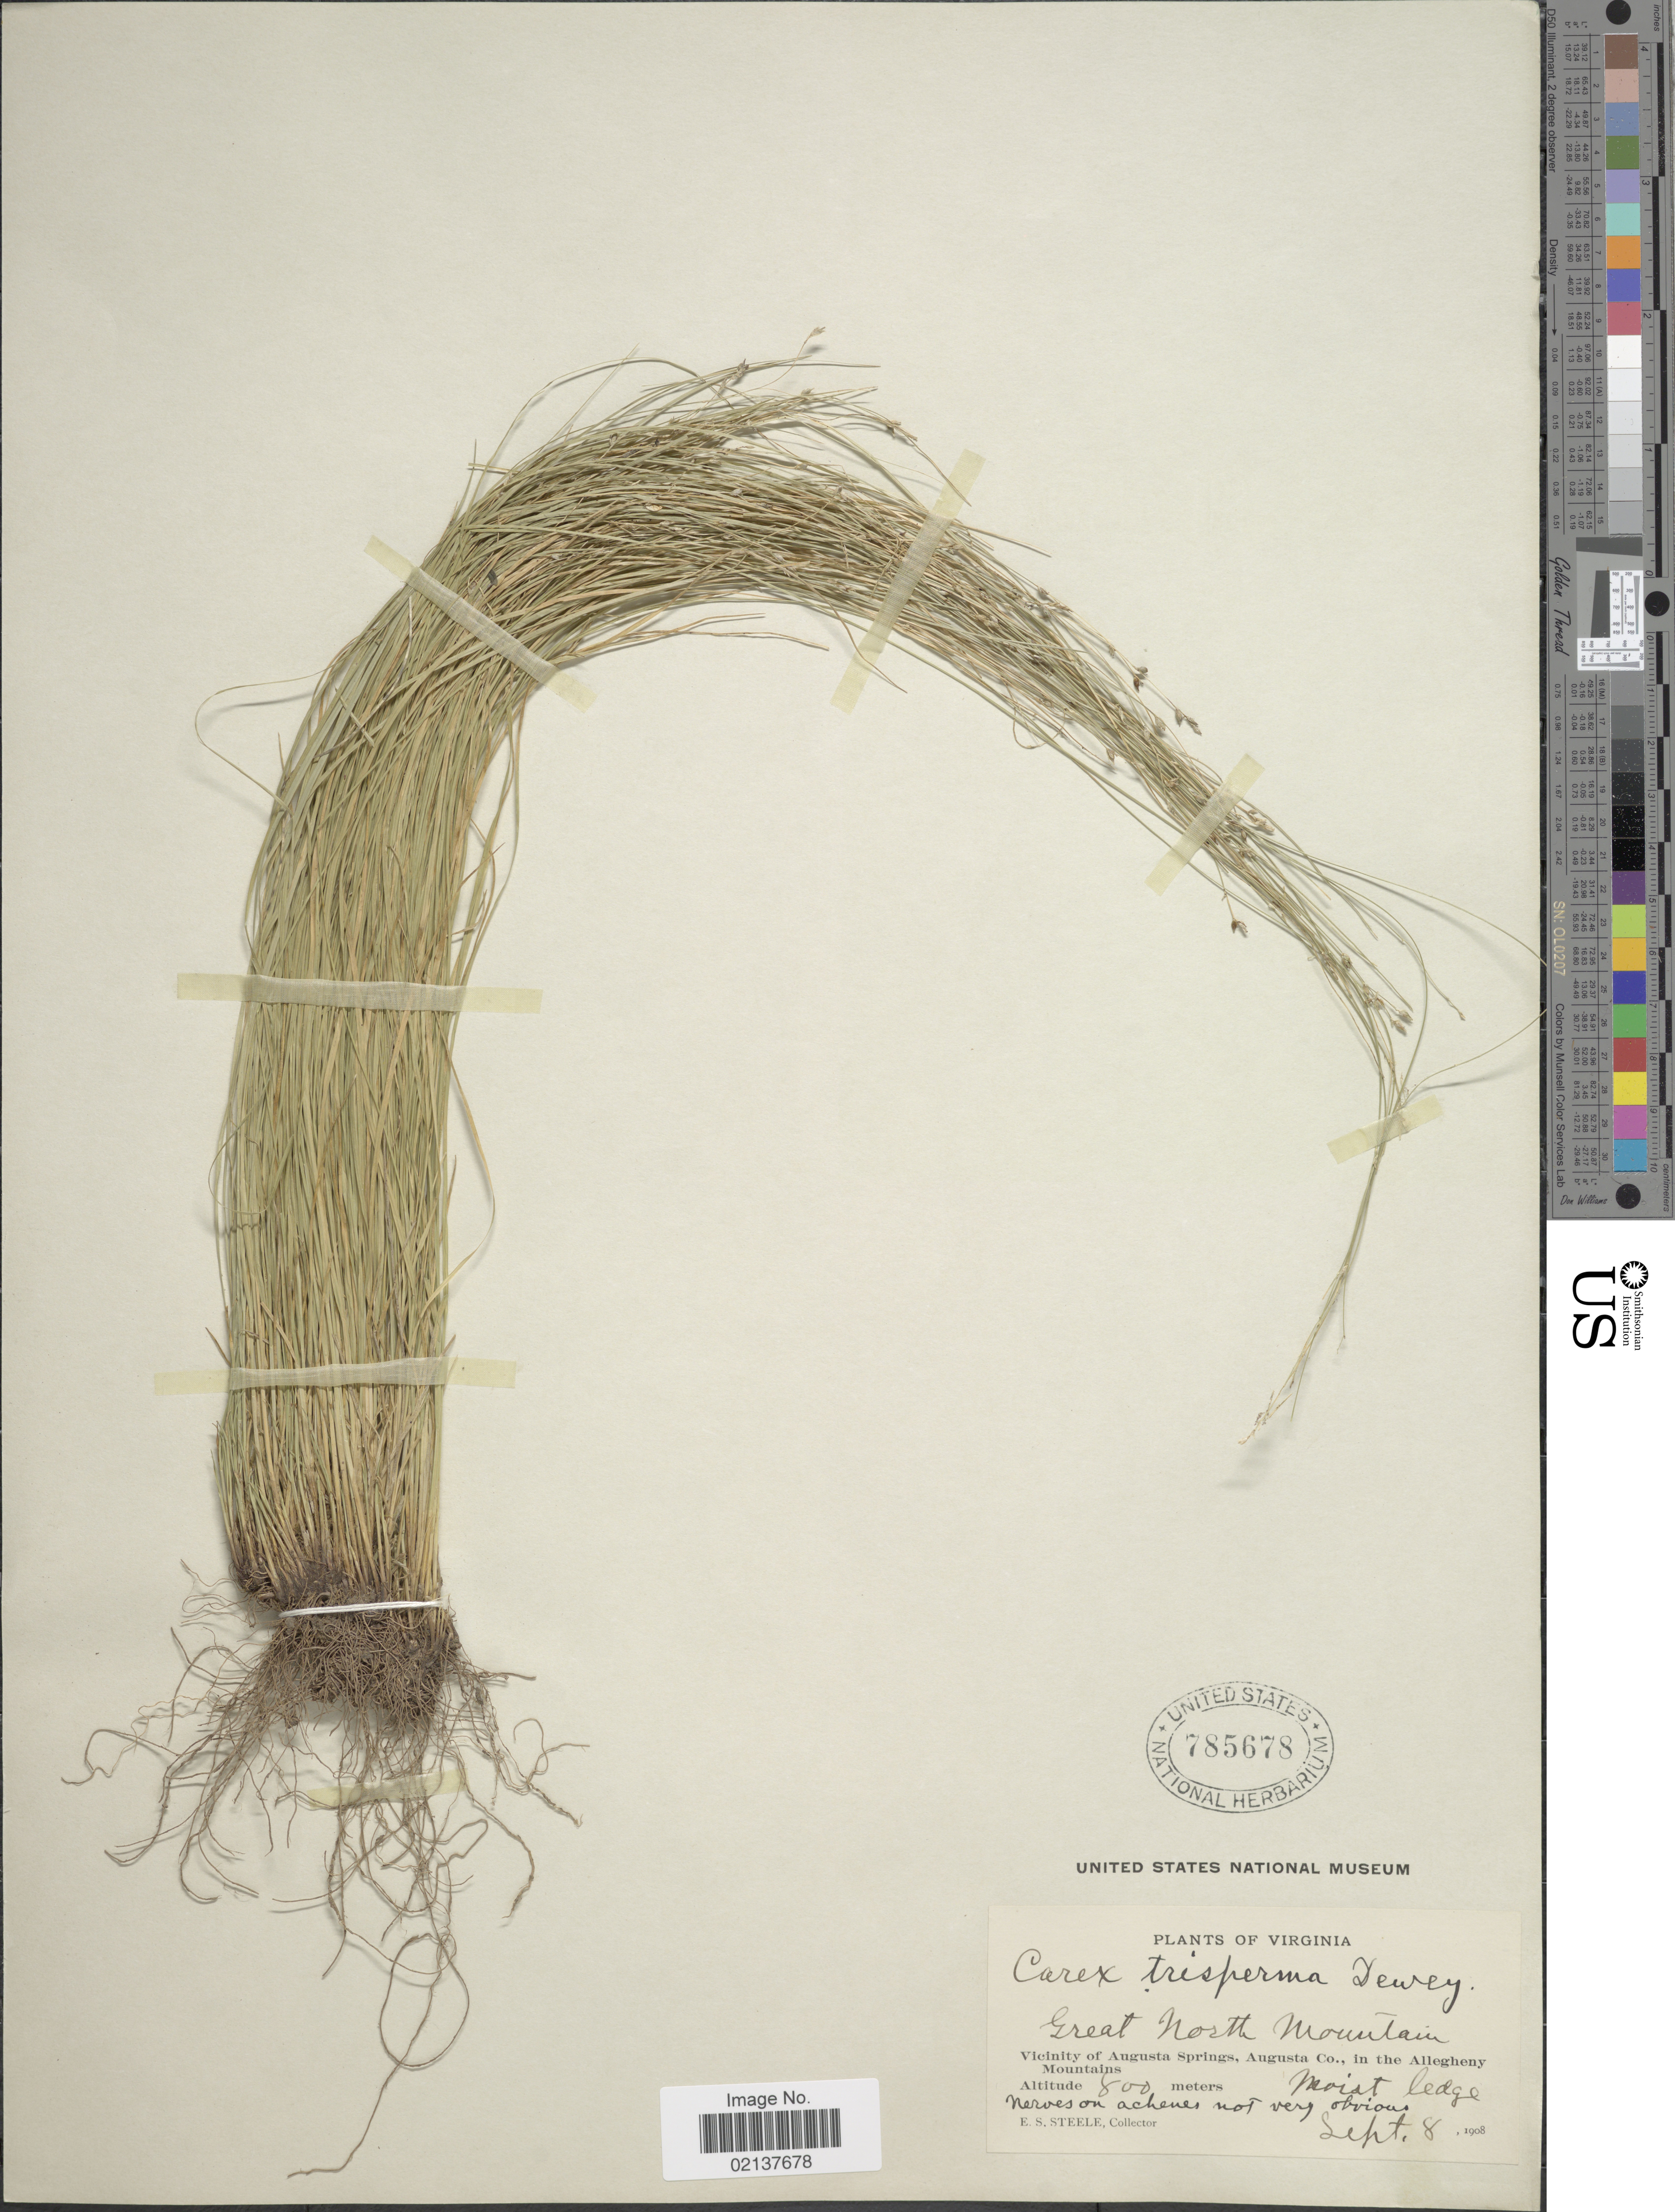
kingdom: Plantae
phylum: Tracheophyta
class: Liliopsida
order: Poales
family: Cyperaceae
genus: Carex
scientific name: Carex trisperma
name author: Dewey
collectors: E. Steele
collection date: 1908-09-08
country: United States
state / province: Virginia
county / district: Augusta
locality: Great North Mountain, Vicinity of Augusta Springs, in the Allegheny Mountains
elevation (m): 800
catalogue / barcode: US 785678